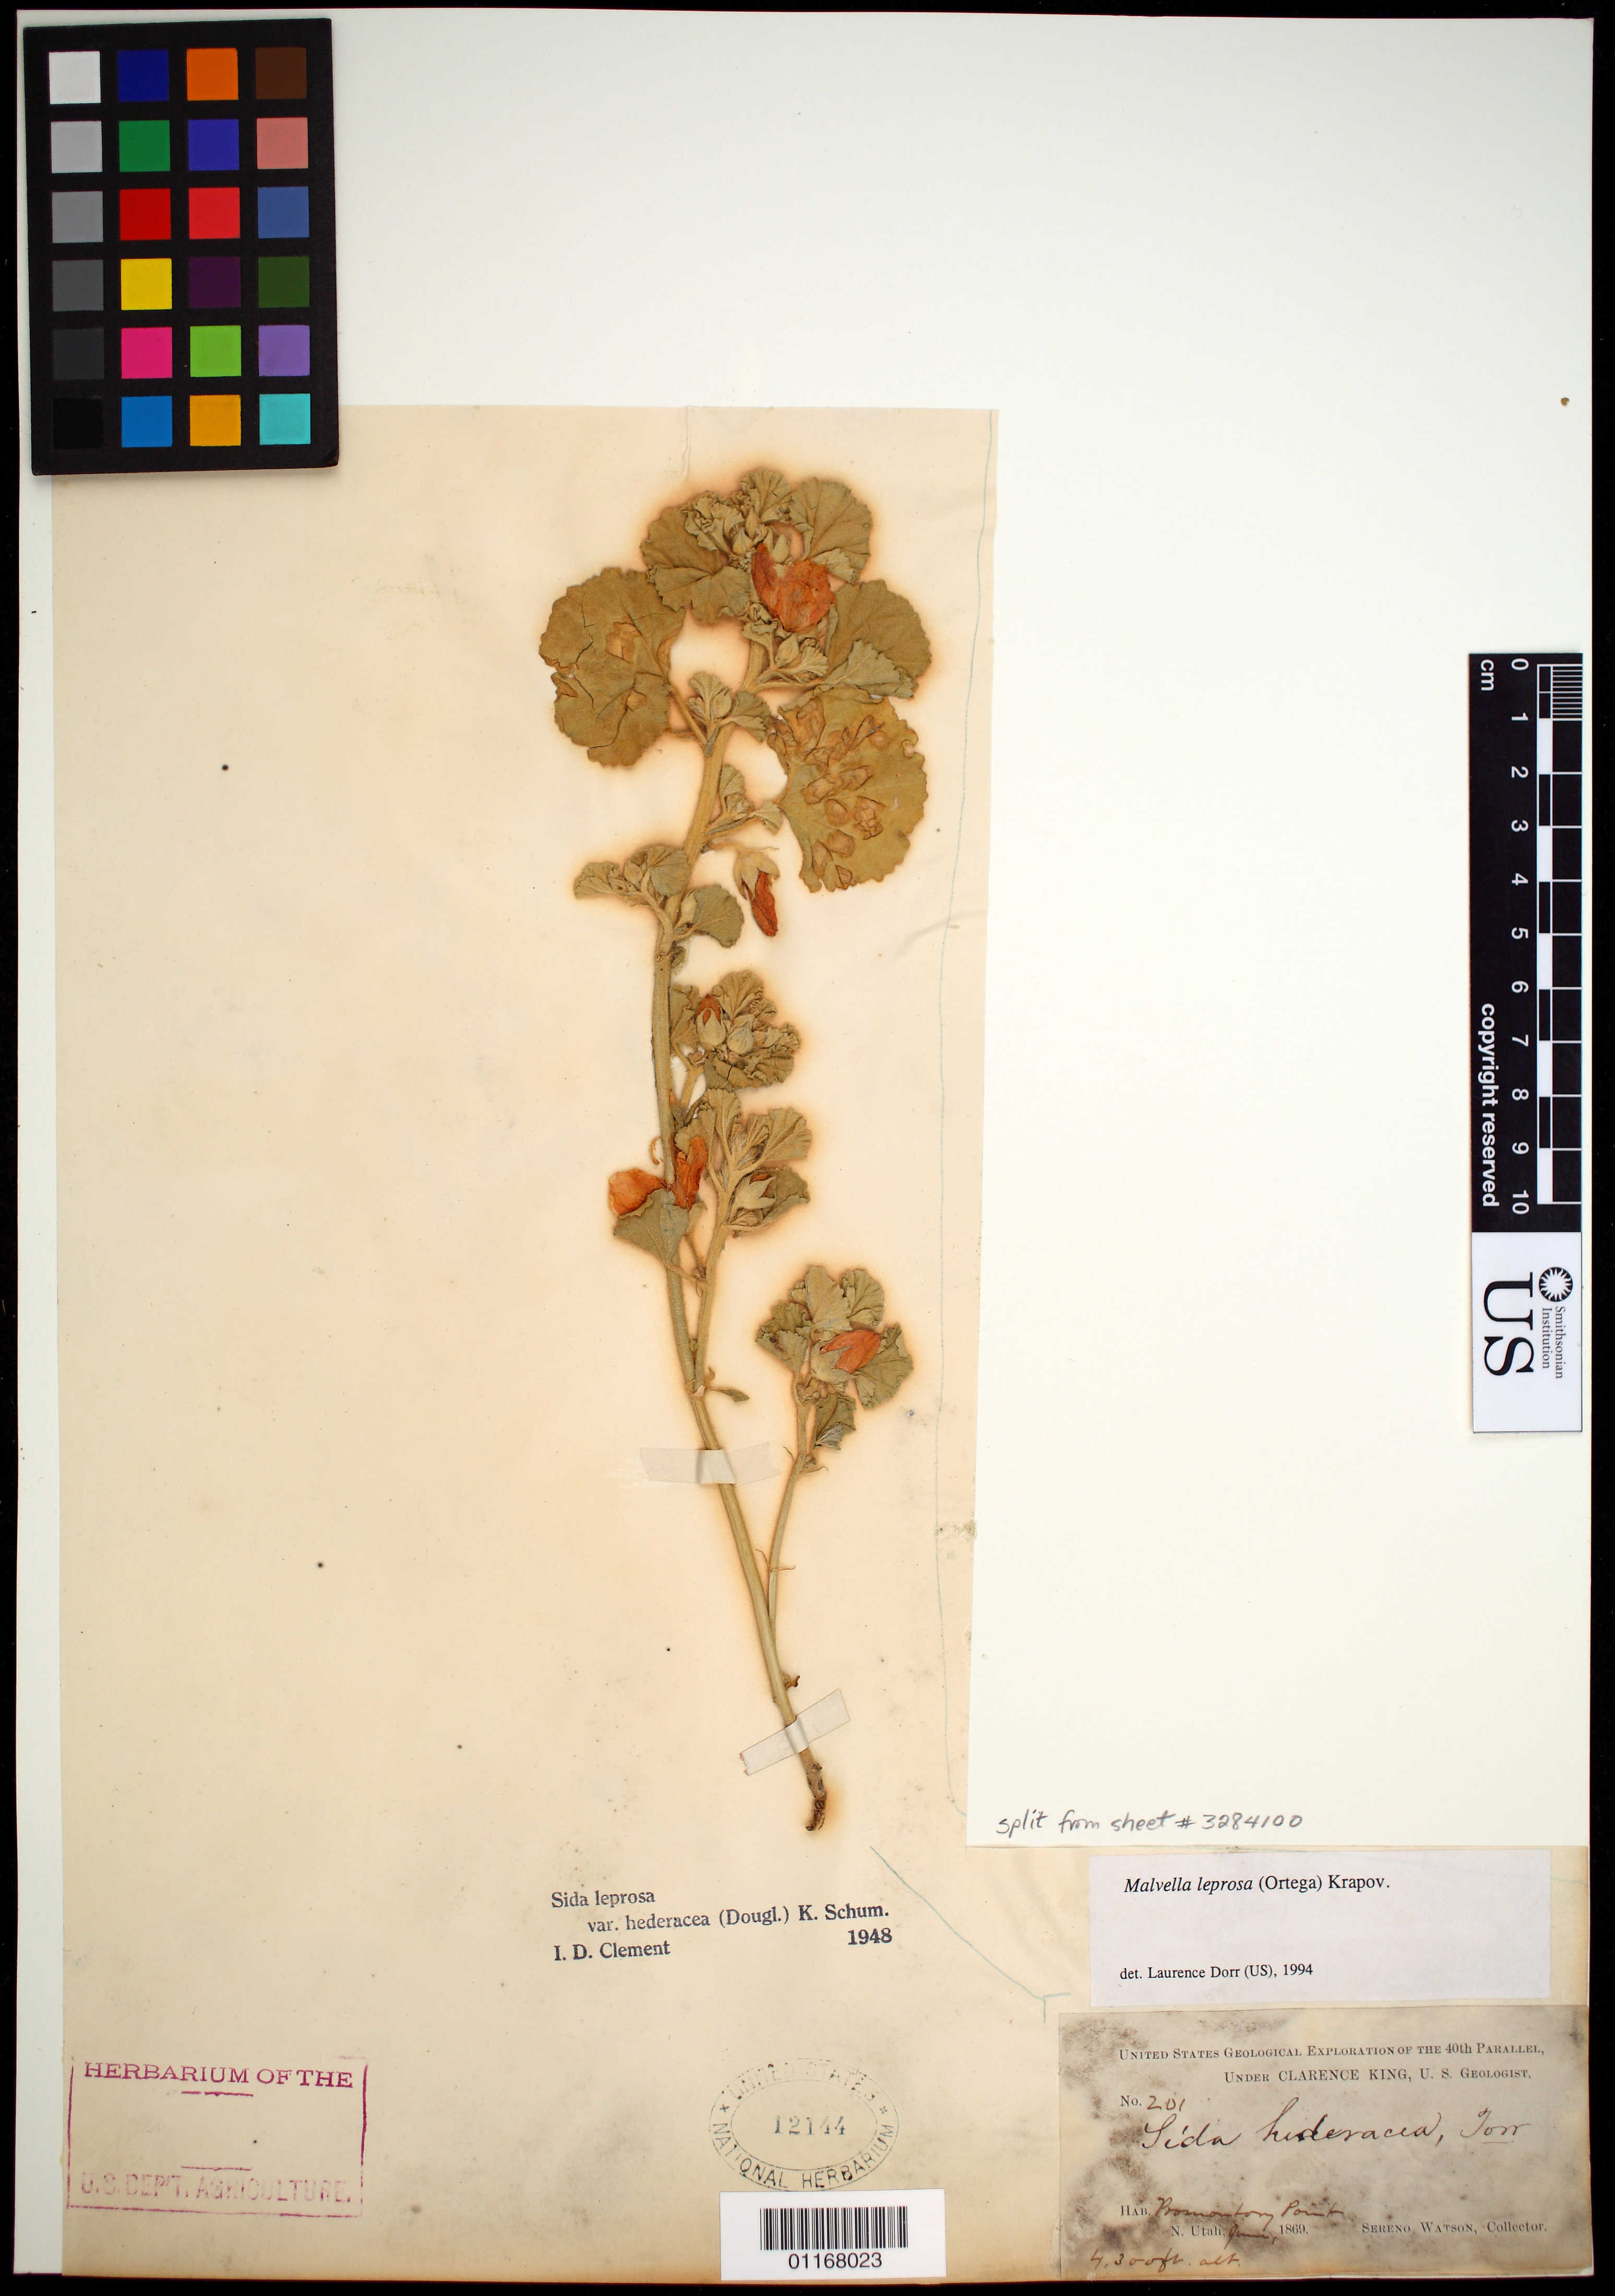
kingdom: Plantae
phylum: Tracheophyta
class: Magnoliopsida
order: Malvales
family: Malvaceae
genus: Malvella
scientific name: Malvella leprosa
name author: (Ortega) Krapov.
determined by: Dorr, L. J., (BOT), Smithsonian Institution - National Museum of Natural History (UNITED STATES)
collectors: S. Watson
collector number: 201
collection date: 1869-06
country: United States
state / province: Utah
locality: Promontory Point.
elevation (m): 1311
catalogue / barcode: US 12144